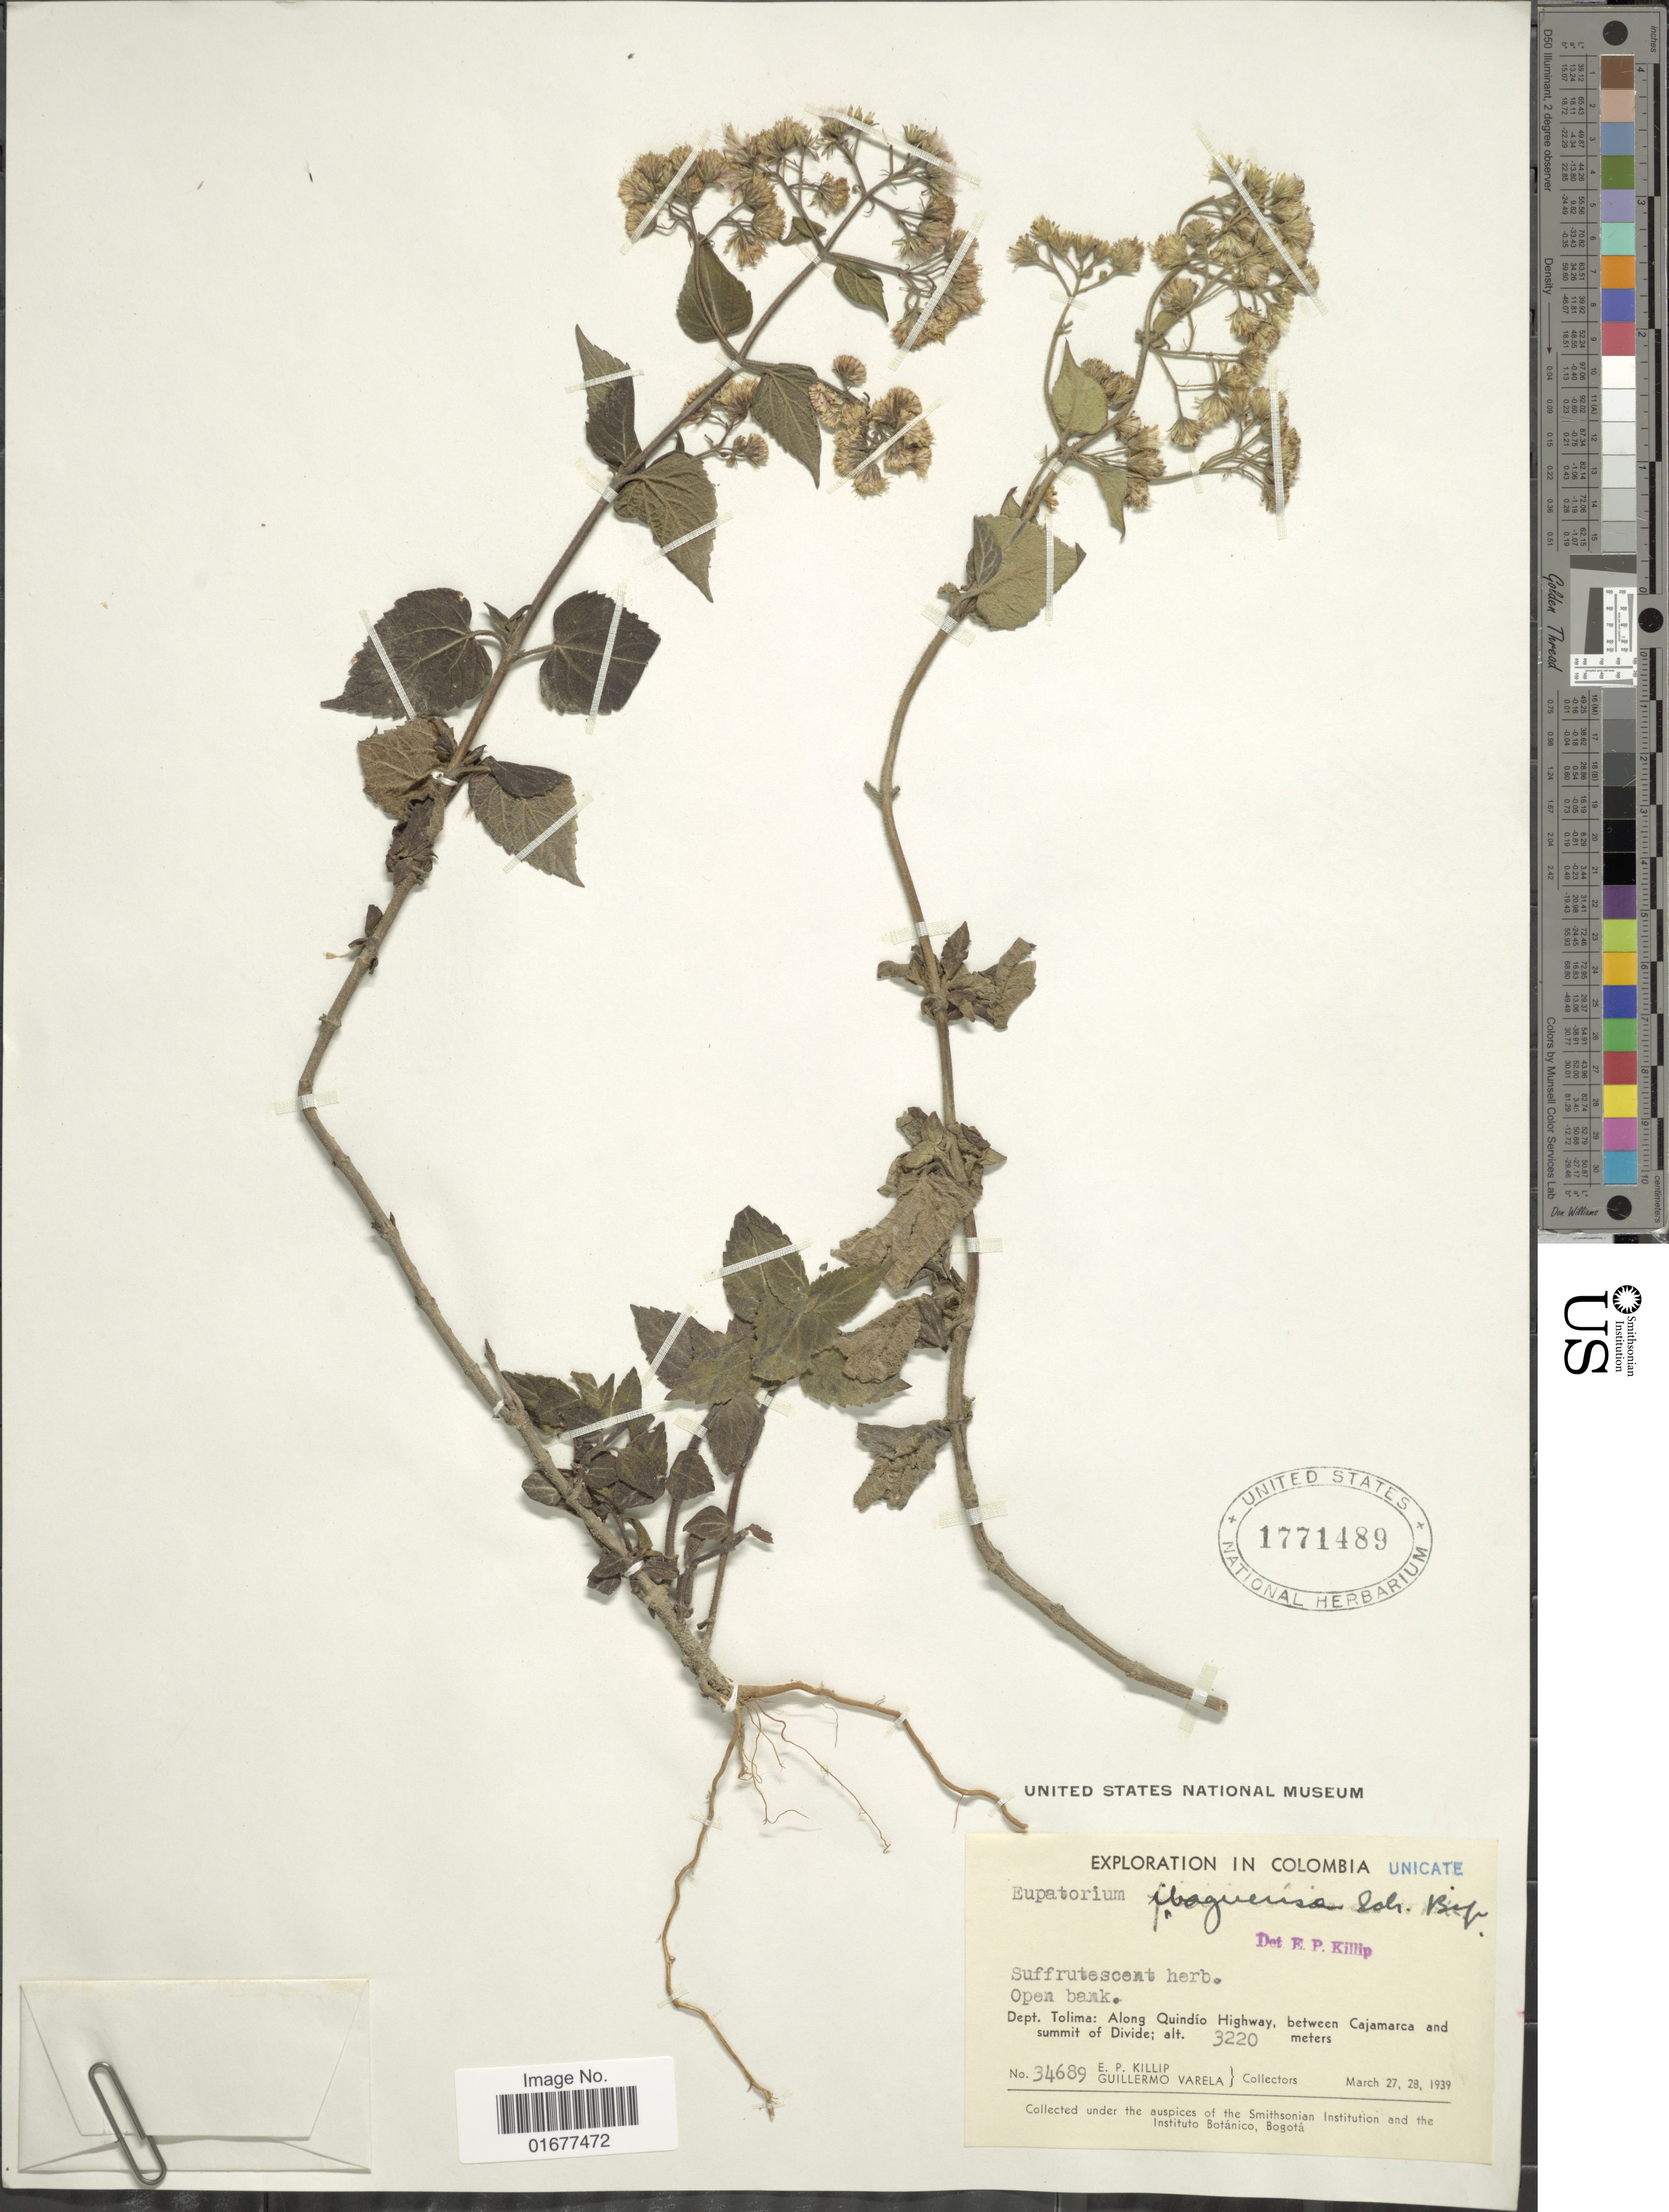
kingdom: Plantae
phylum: Tracheophyta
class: Magnoliopsida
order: Asterales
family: Asteraceae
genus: Ageratina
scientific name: Ageratina pichinchensis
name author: (Kunth) R.M. King & H. Rob.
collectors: E. P. Killip & G. Varela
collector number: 34689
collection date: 1939-03-27/1939-03-28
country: Colombia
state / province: Tolima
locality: Along Quindio Highway, between Cajamarca and summit of Divide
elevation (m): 3220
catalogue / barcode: US 1771489